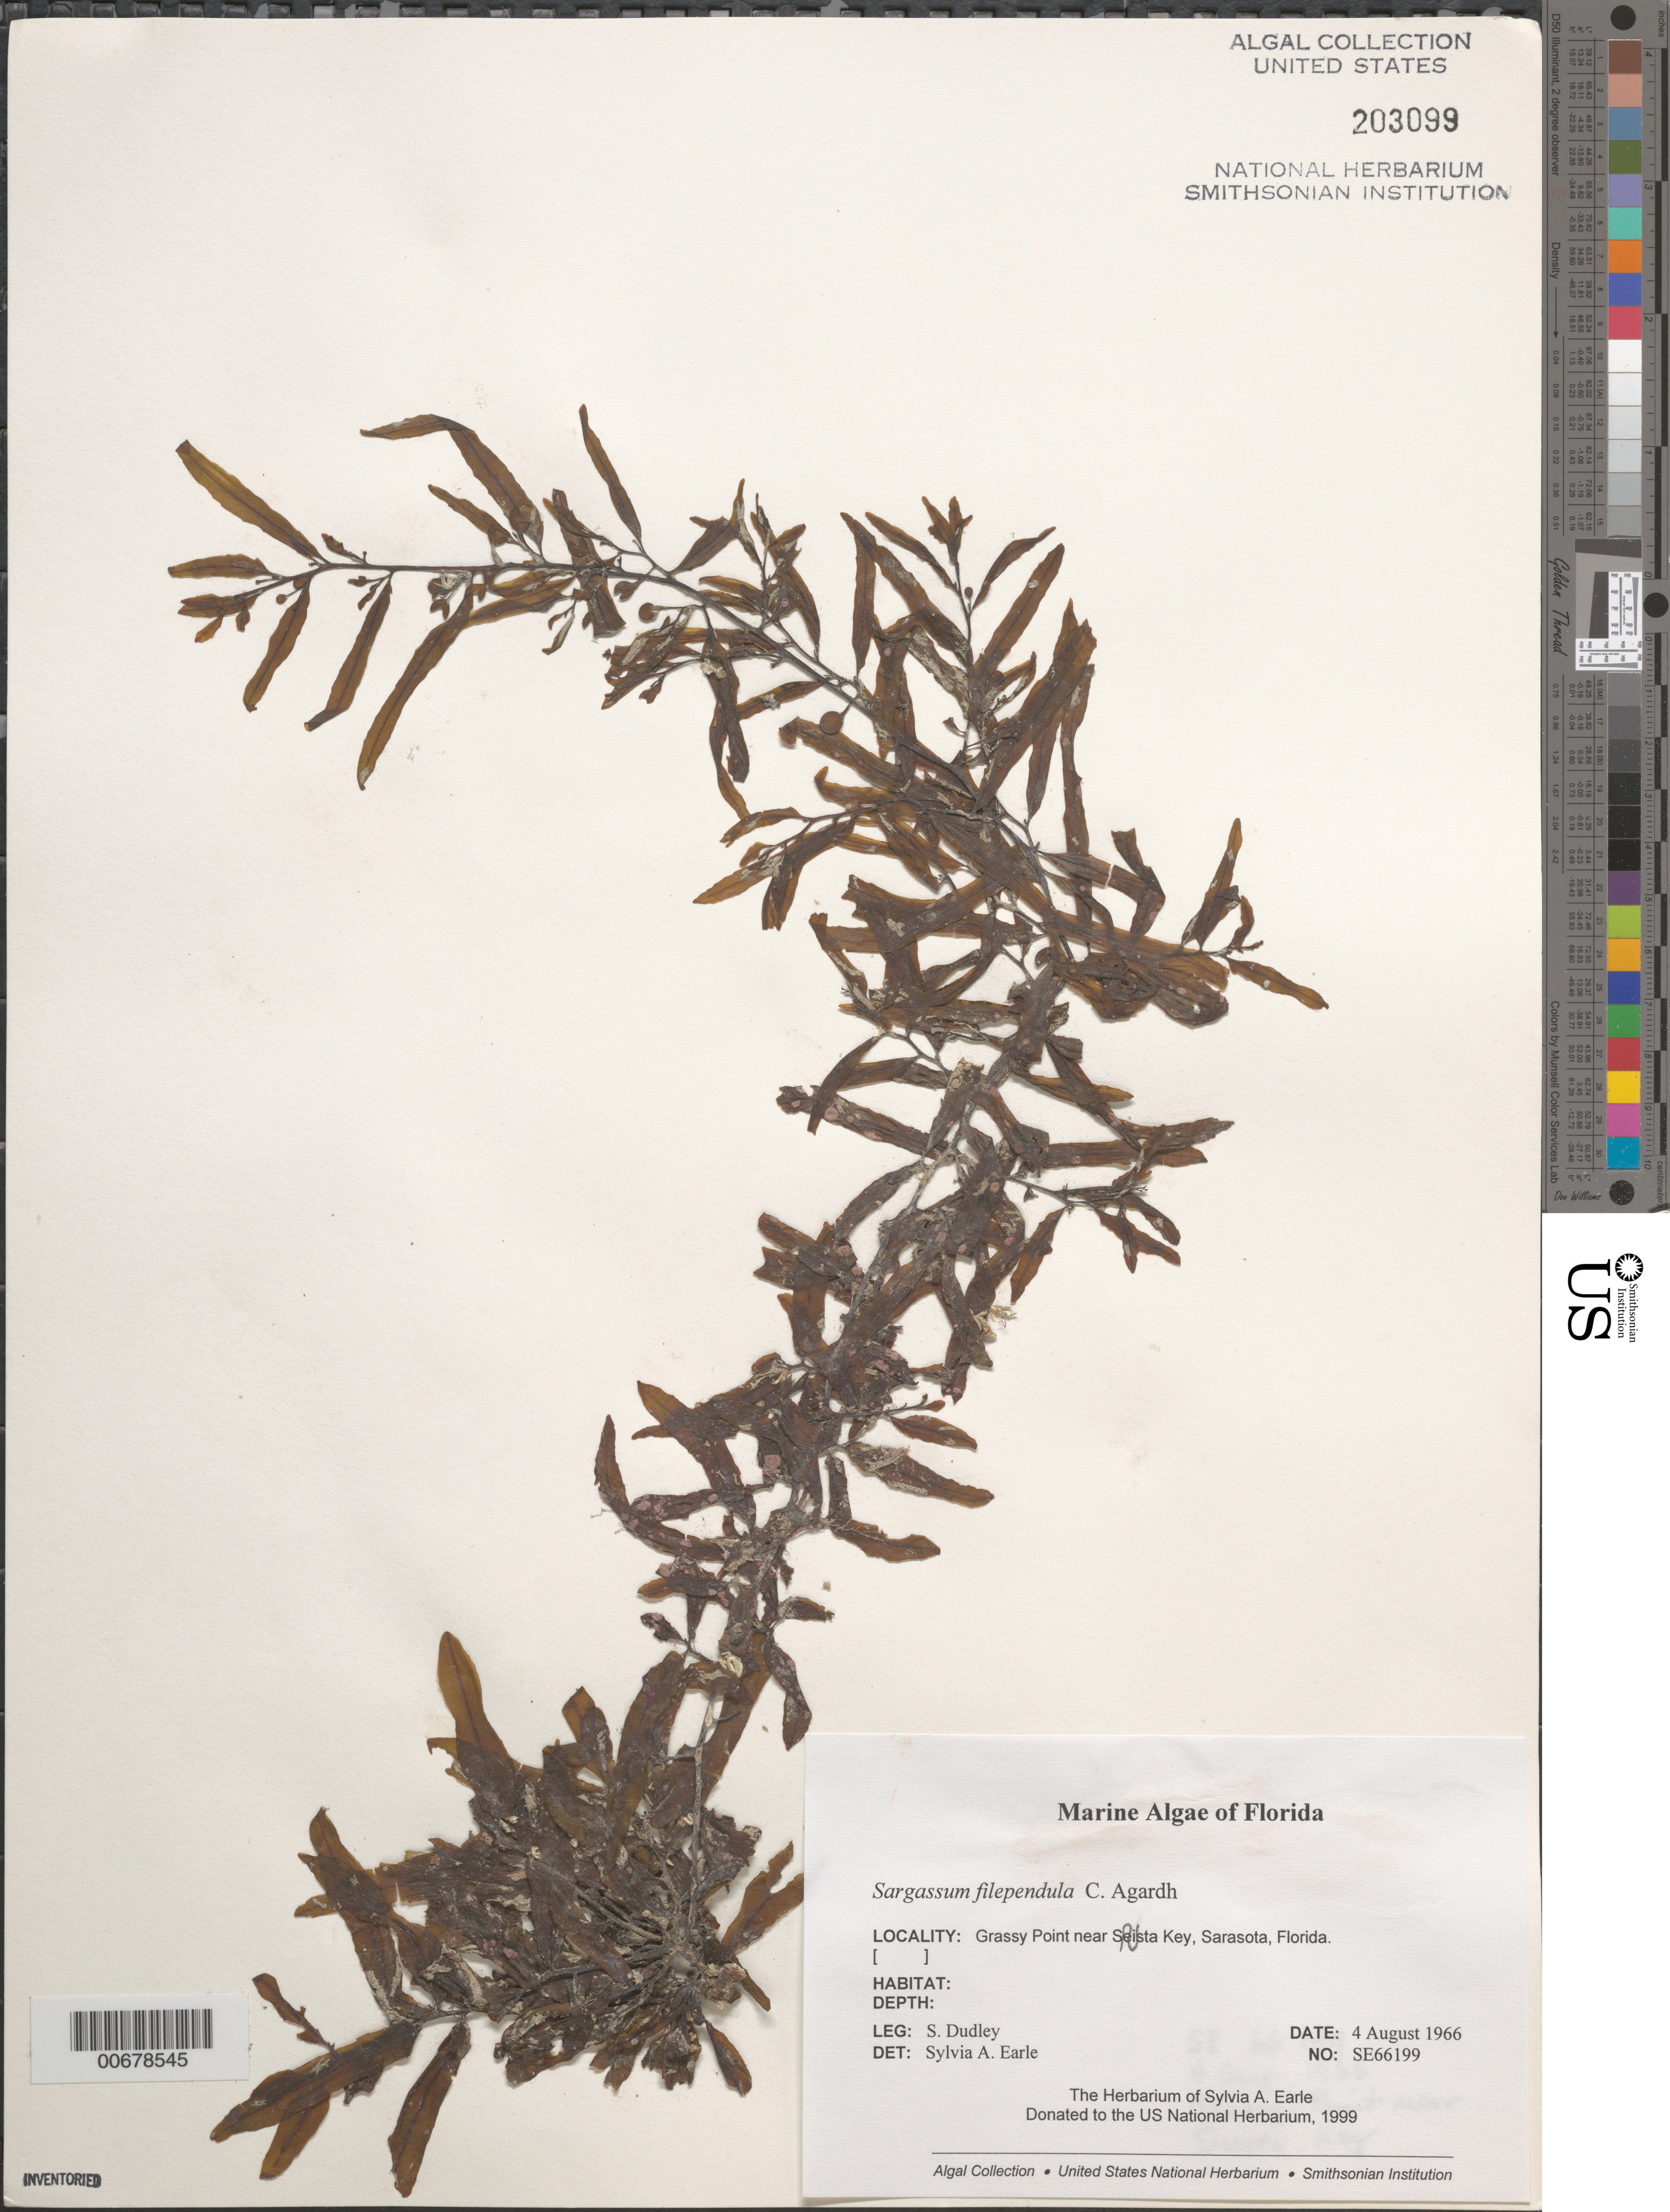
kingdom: Chromista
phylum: Ochrophyta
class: Phaeophyceae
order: Fucales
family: Sargassaceae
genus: Sargassum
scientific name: Sargassum filipendula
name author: C. Agardh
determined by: Earle, S. A.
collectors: S. Dudley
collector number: SE 66199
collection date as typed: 04 Aug 1966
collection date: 1966-08-04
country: United States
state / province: Florida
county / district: Sarasota County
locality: Grassy Point near Siesta Key, Sarasota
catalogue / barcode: US 203099